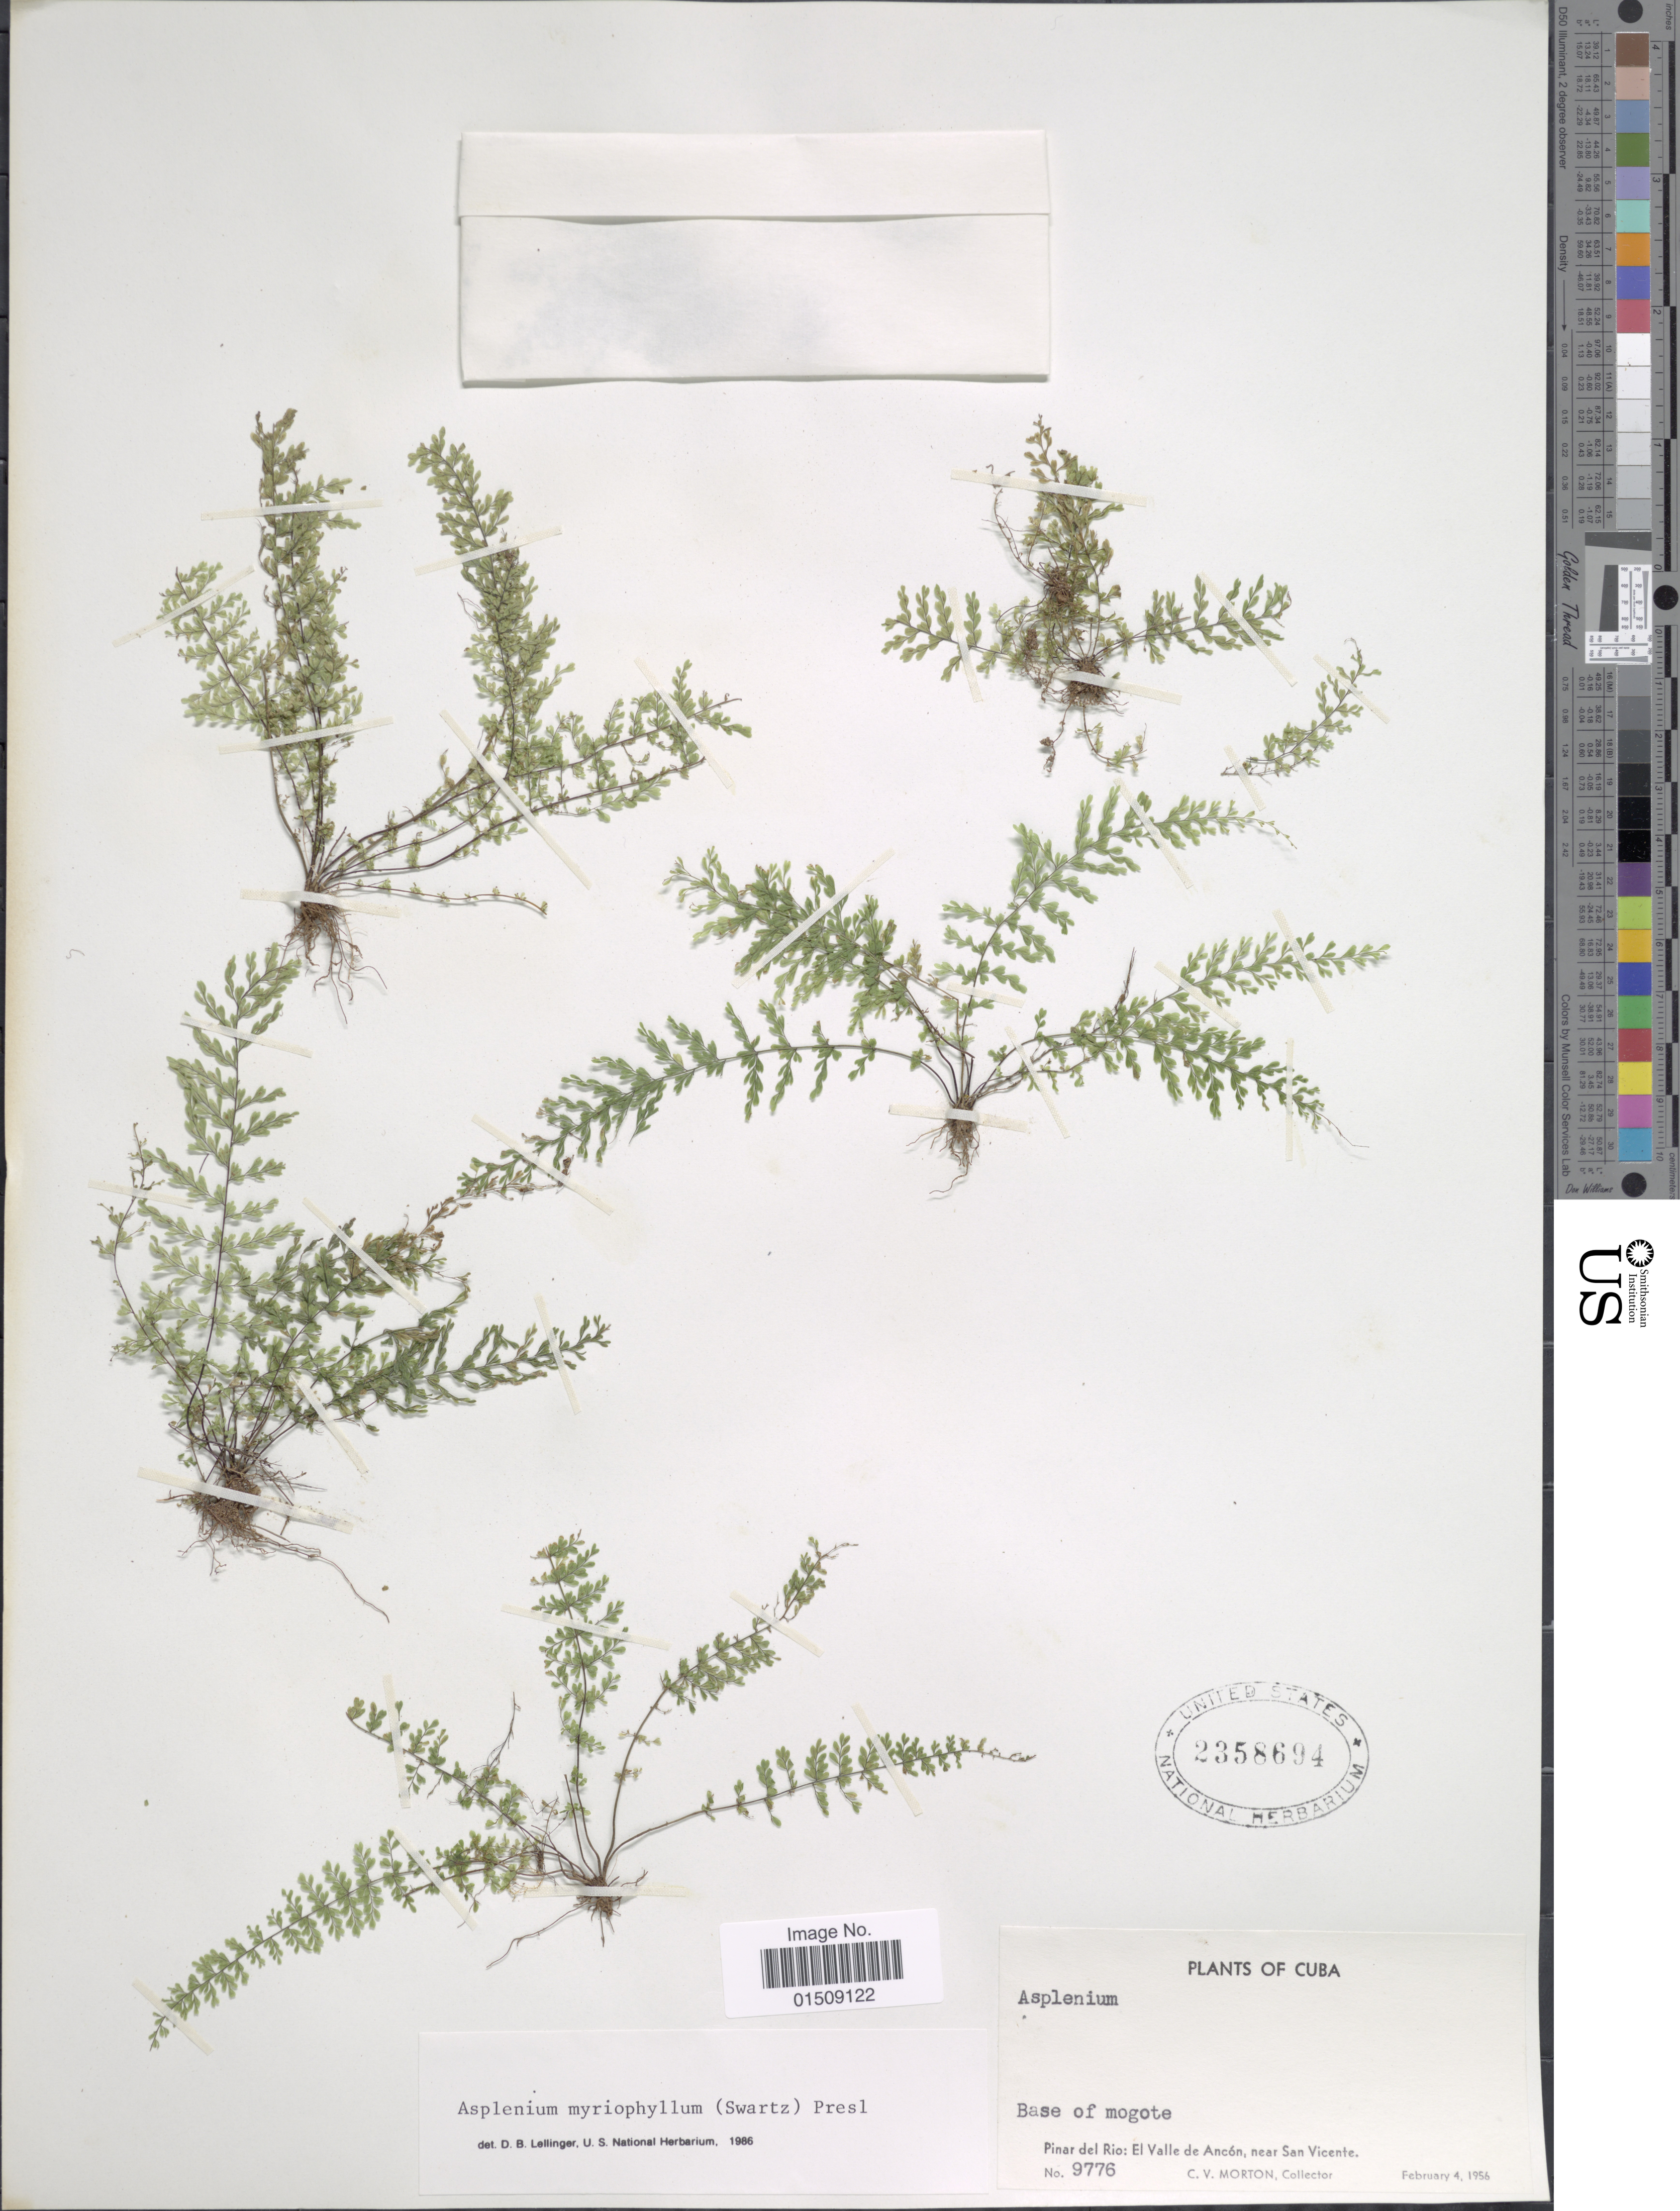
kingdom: Plantae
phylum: Tracheophyta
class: Polypodiopsida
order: Polypodiales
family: Aspleniaceae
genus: Asplenium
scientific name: Asplenium myriophyllum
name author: (Sw.) C. Presl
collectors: C. V. Morton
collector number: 9776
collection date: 1956-02-04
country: Cuba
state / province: Pinar del Río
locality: Base of mogote, Pinar del Rio: El Valle de Ancón, near San Vicente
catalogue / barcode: US 2358694